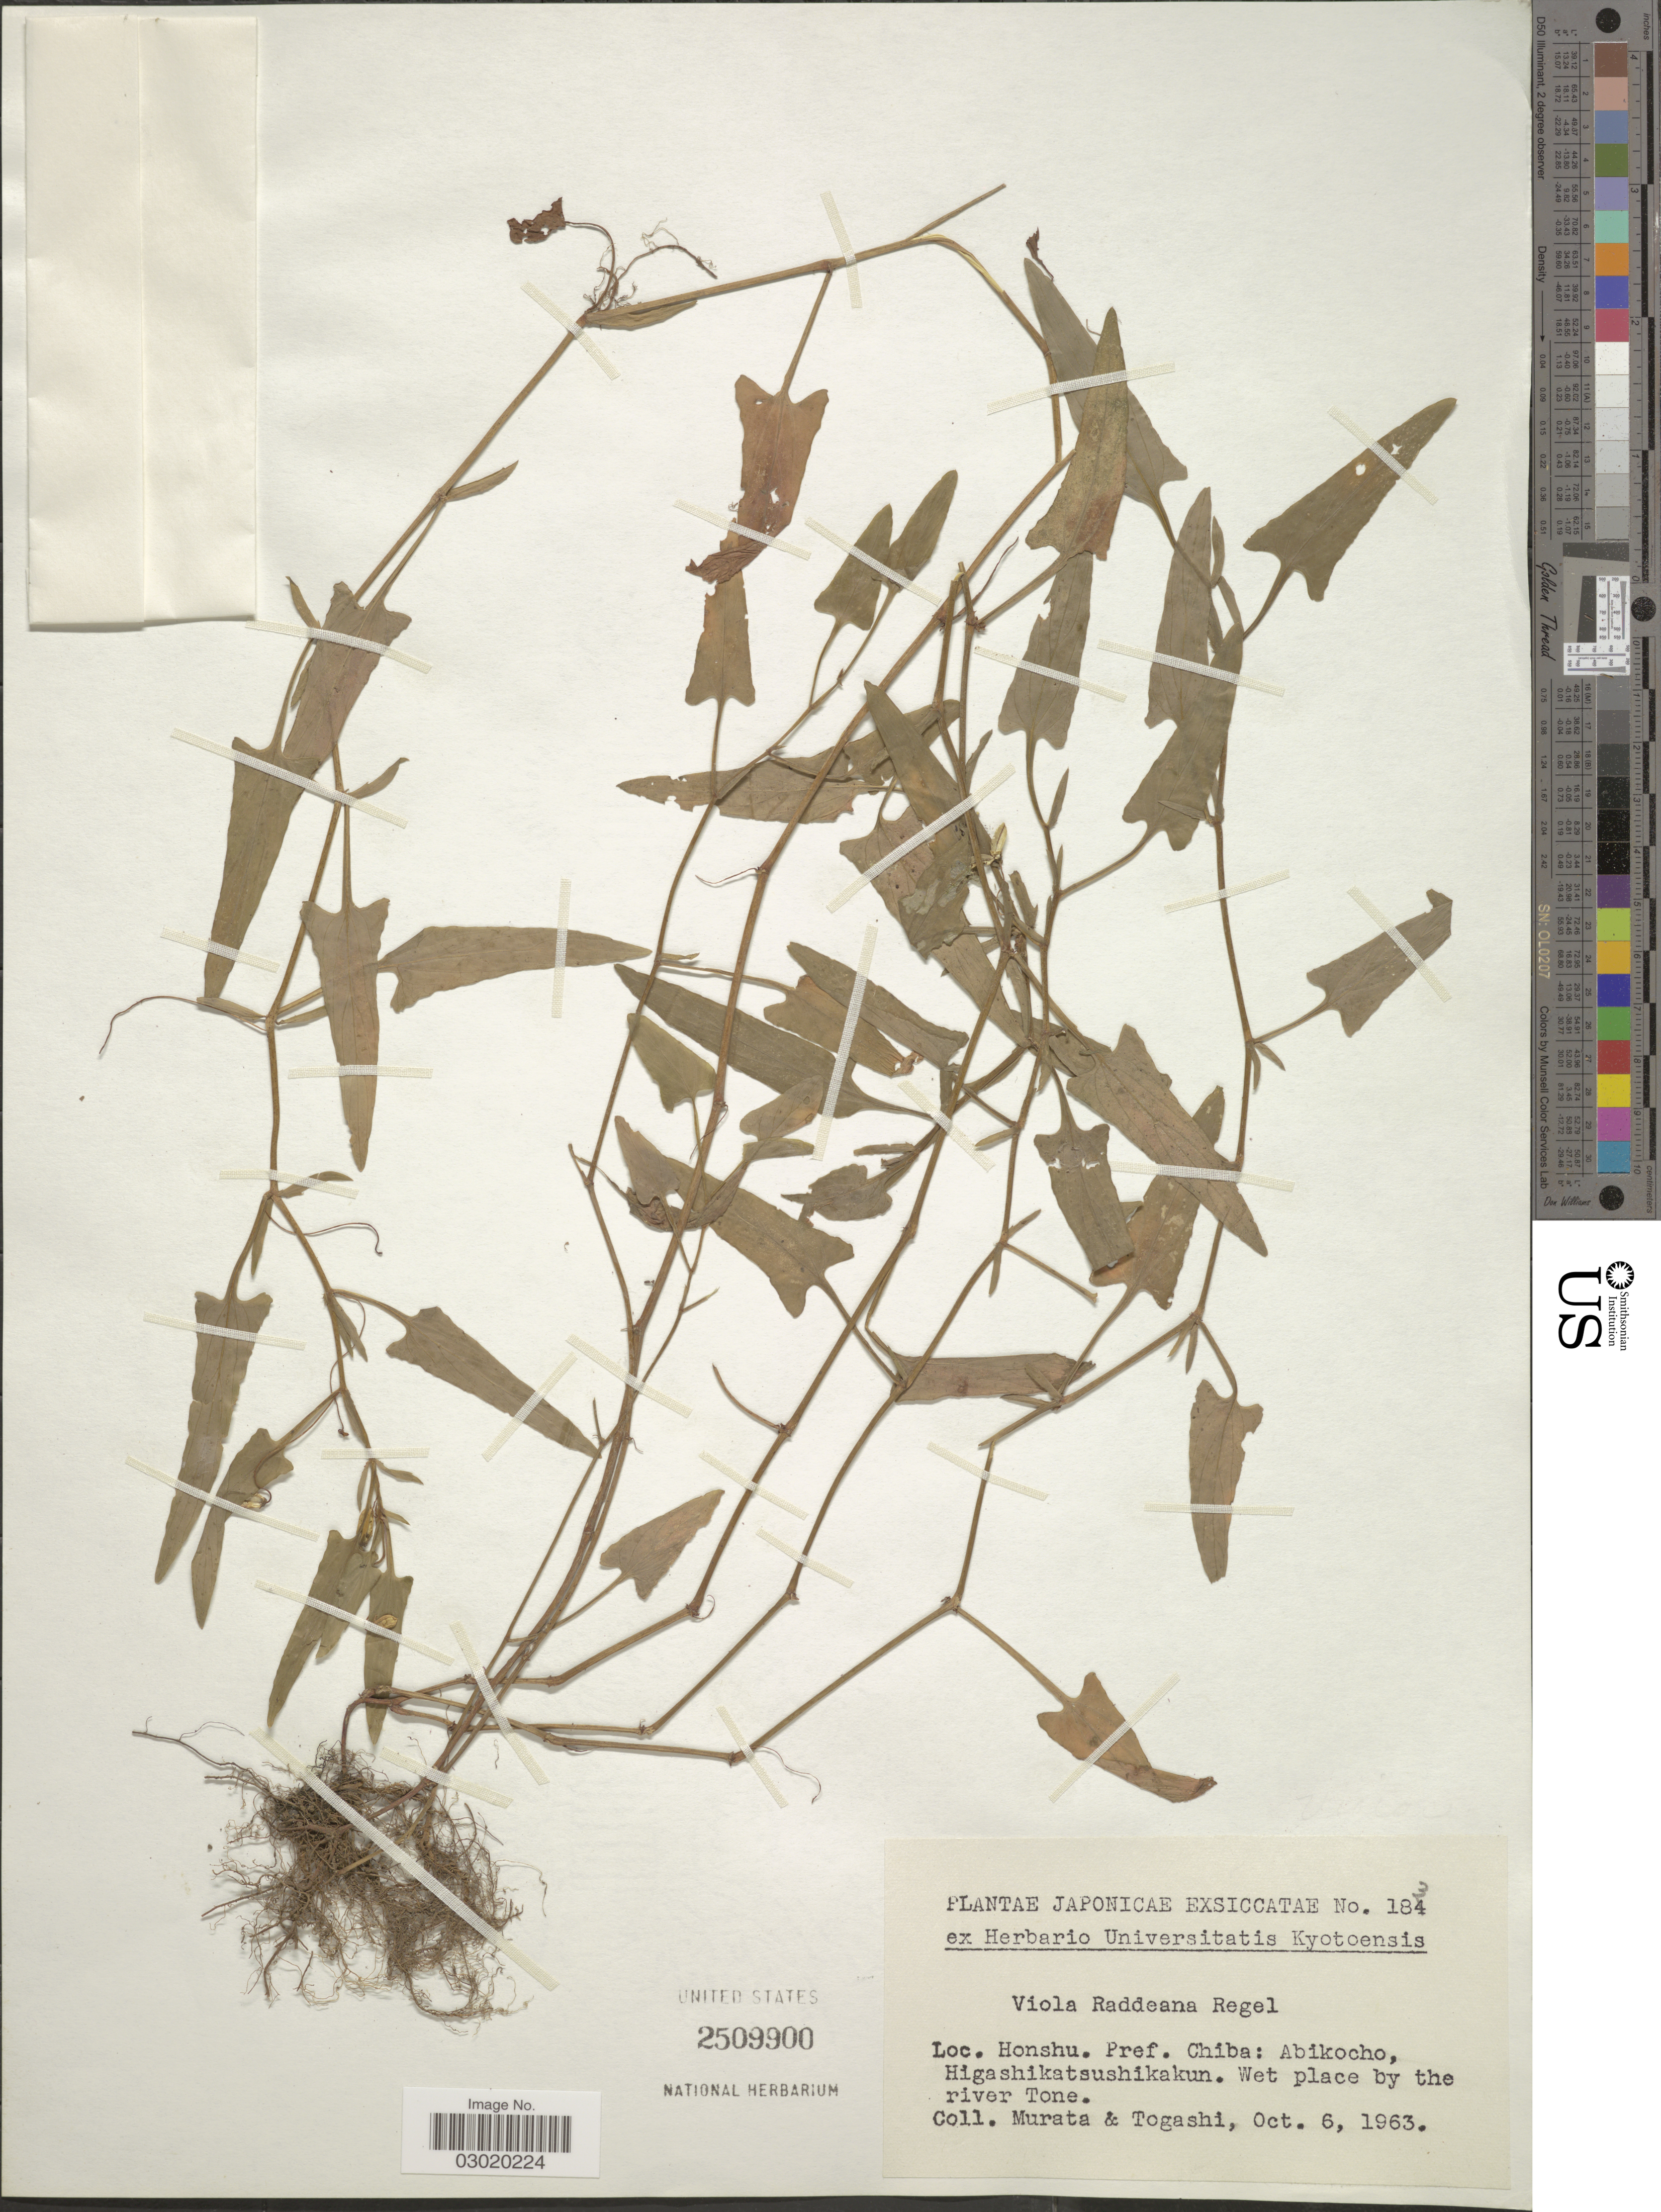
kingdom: Plantae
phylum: Tracheophyta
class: Magnoliopsida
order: Malpighiales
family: Violaceae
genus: Viola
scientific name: Viola raddeana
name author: Regel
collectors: -. Murata & Togashi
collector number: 183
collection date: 1963-10-06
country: Japan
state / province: Tiba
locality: Honshu, Pref. Chiba: Abikocho, Higashikatsushikakun, Wet place by the river Tone.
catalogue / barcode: US 2509900